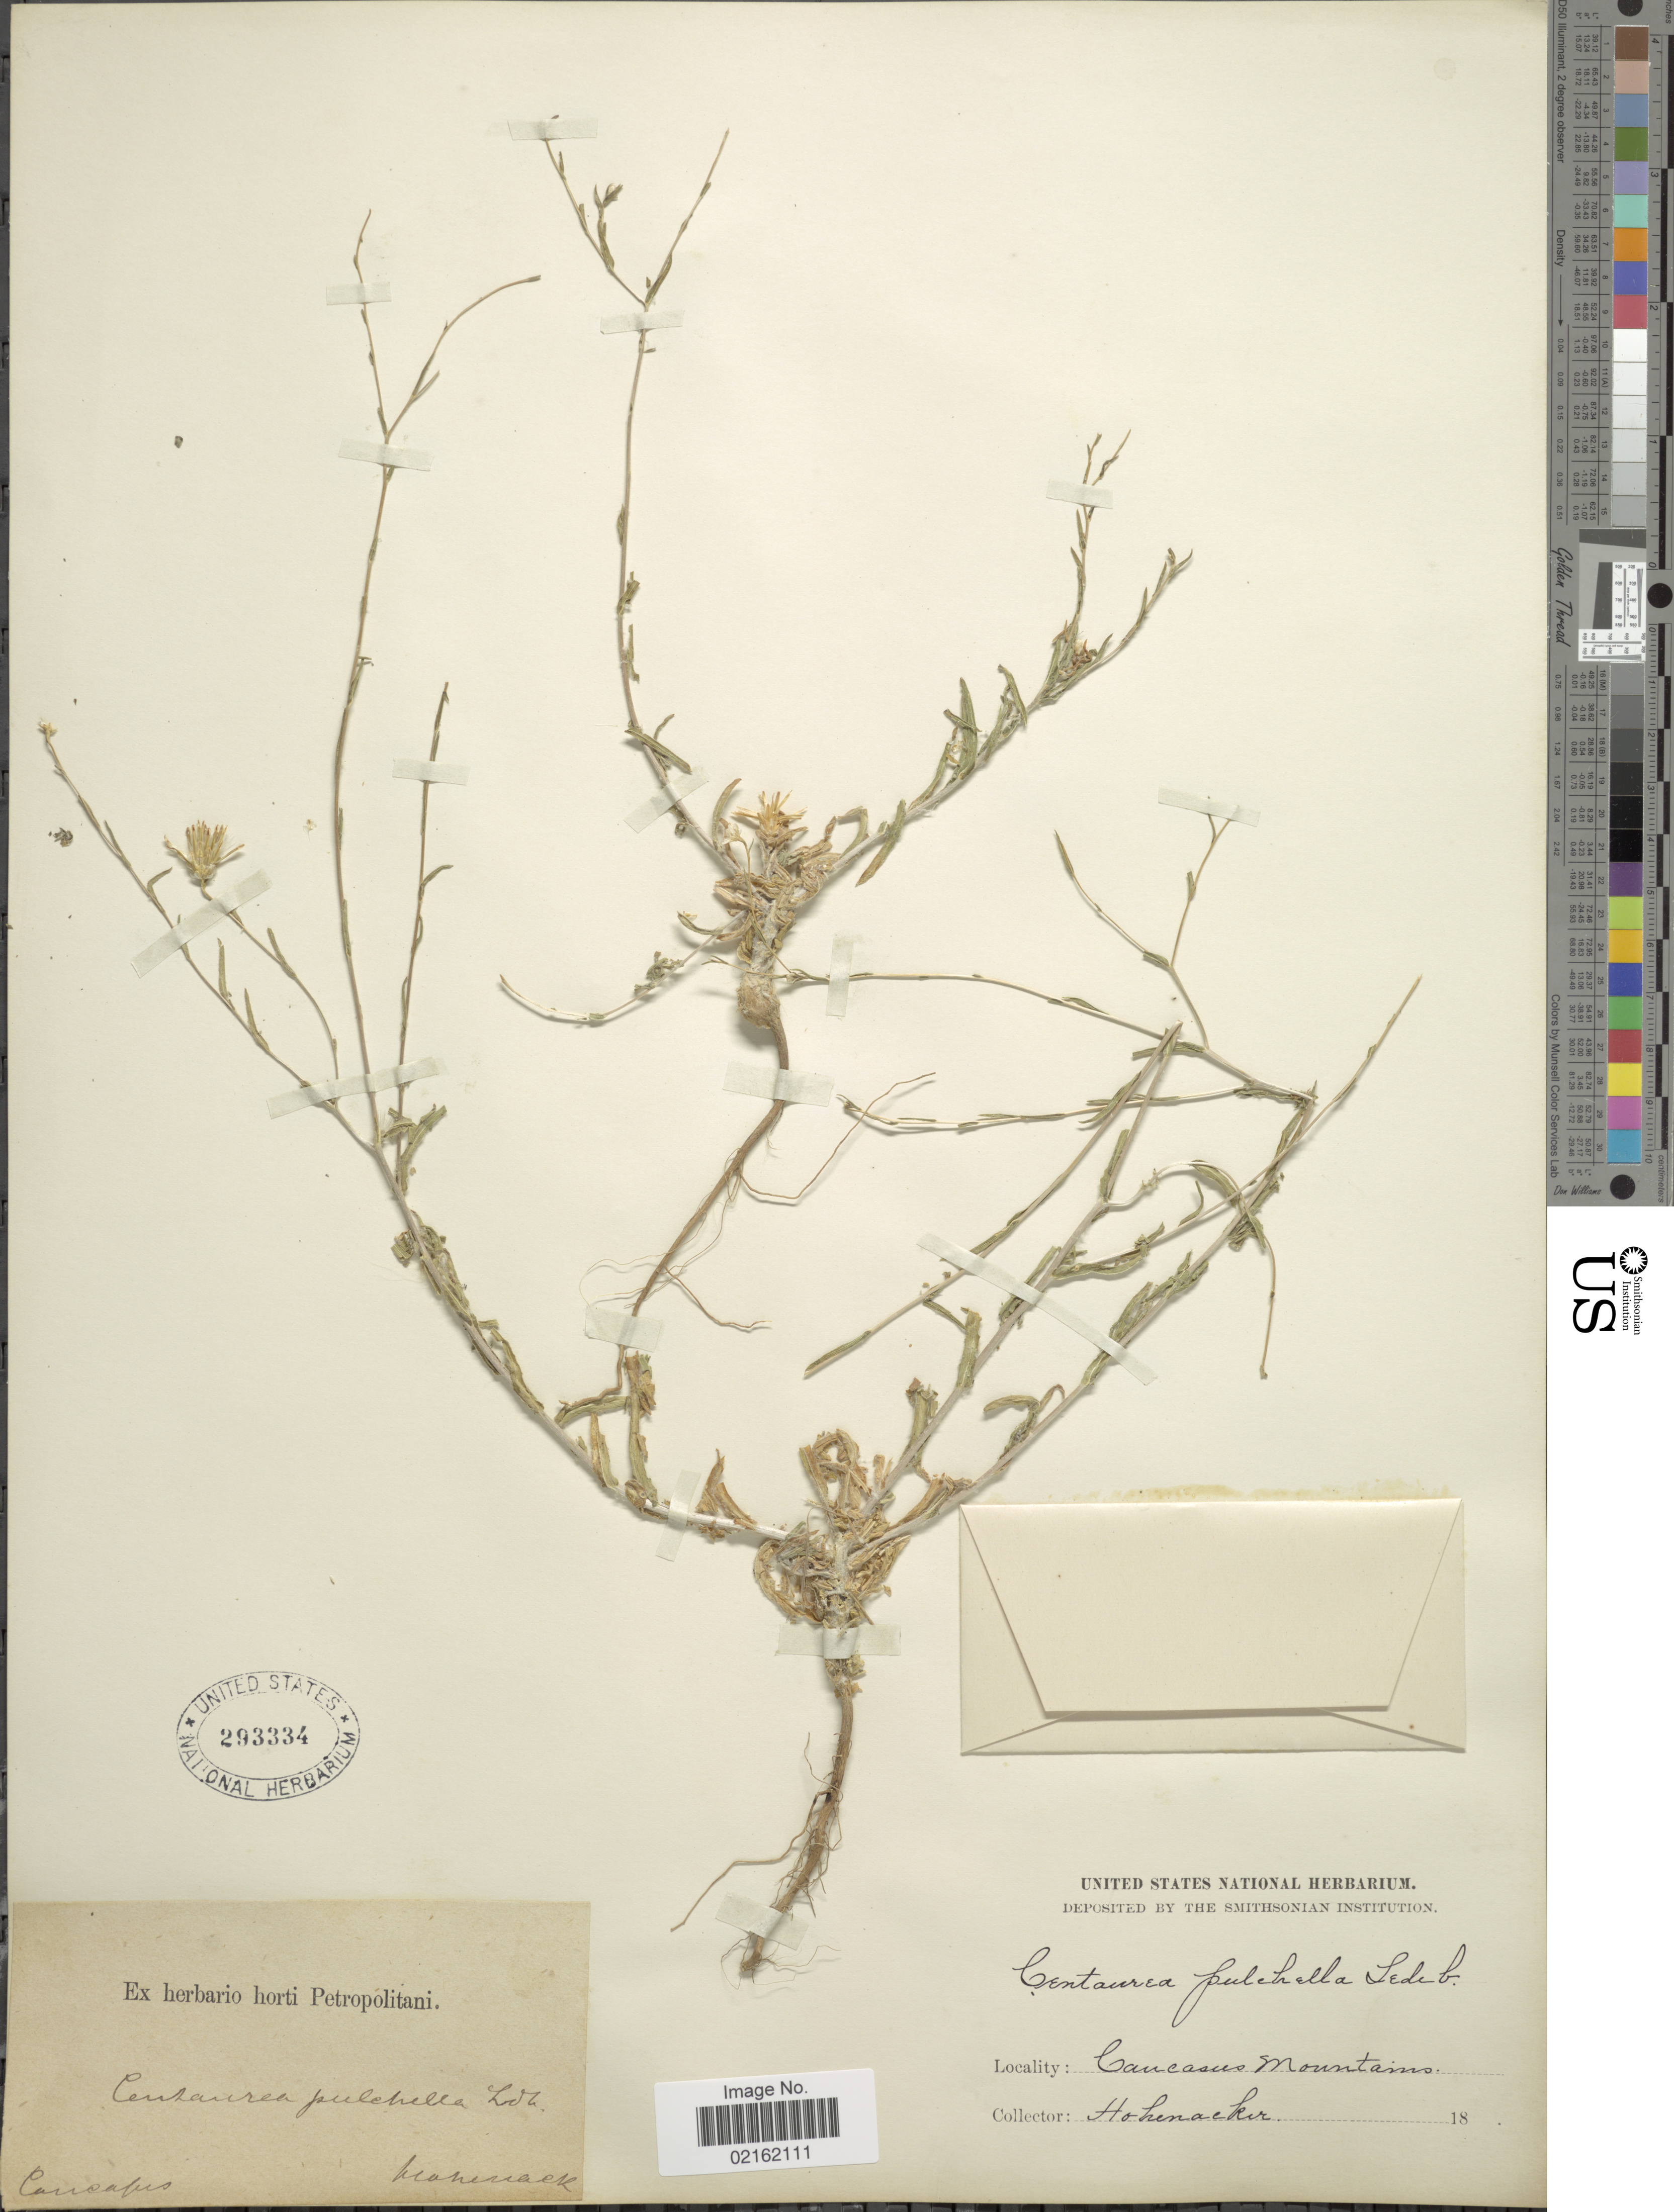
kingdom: Plantae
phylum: Tracheophyta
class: Magnoliopsida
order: Asterales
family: Asteraceae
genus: Centaurea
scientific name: Centaurea pulchella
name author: Ledeb.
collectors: Hohenacker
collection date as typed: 18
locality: Caucasusus Mountains, Caucasus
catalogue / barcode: US 2933334